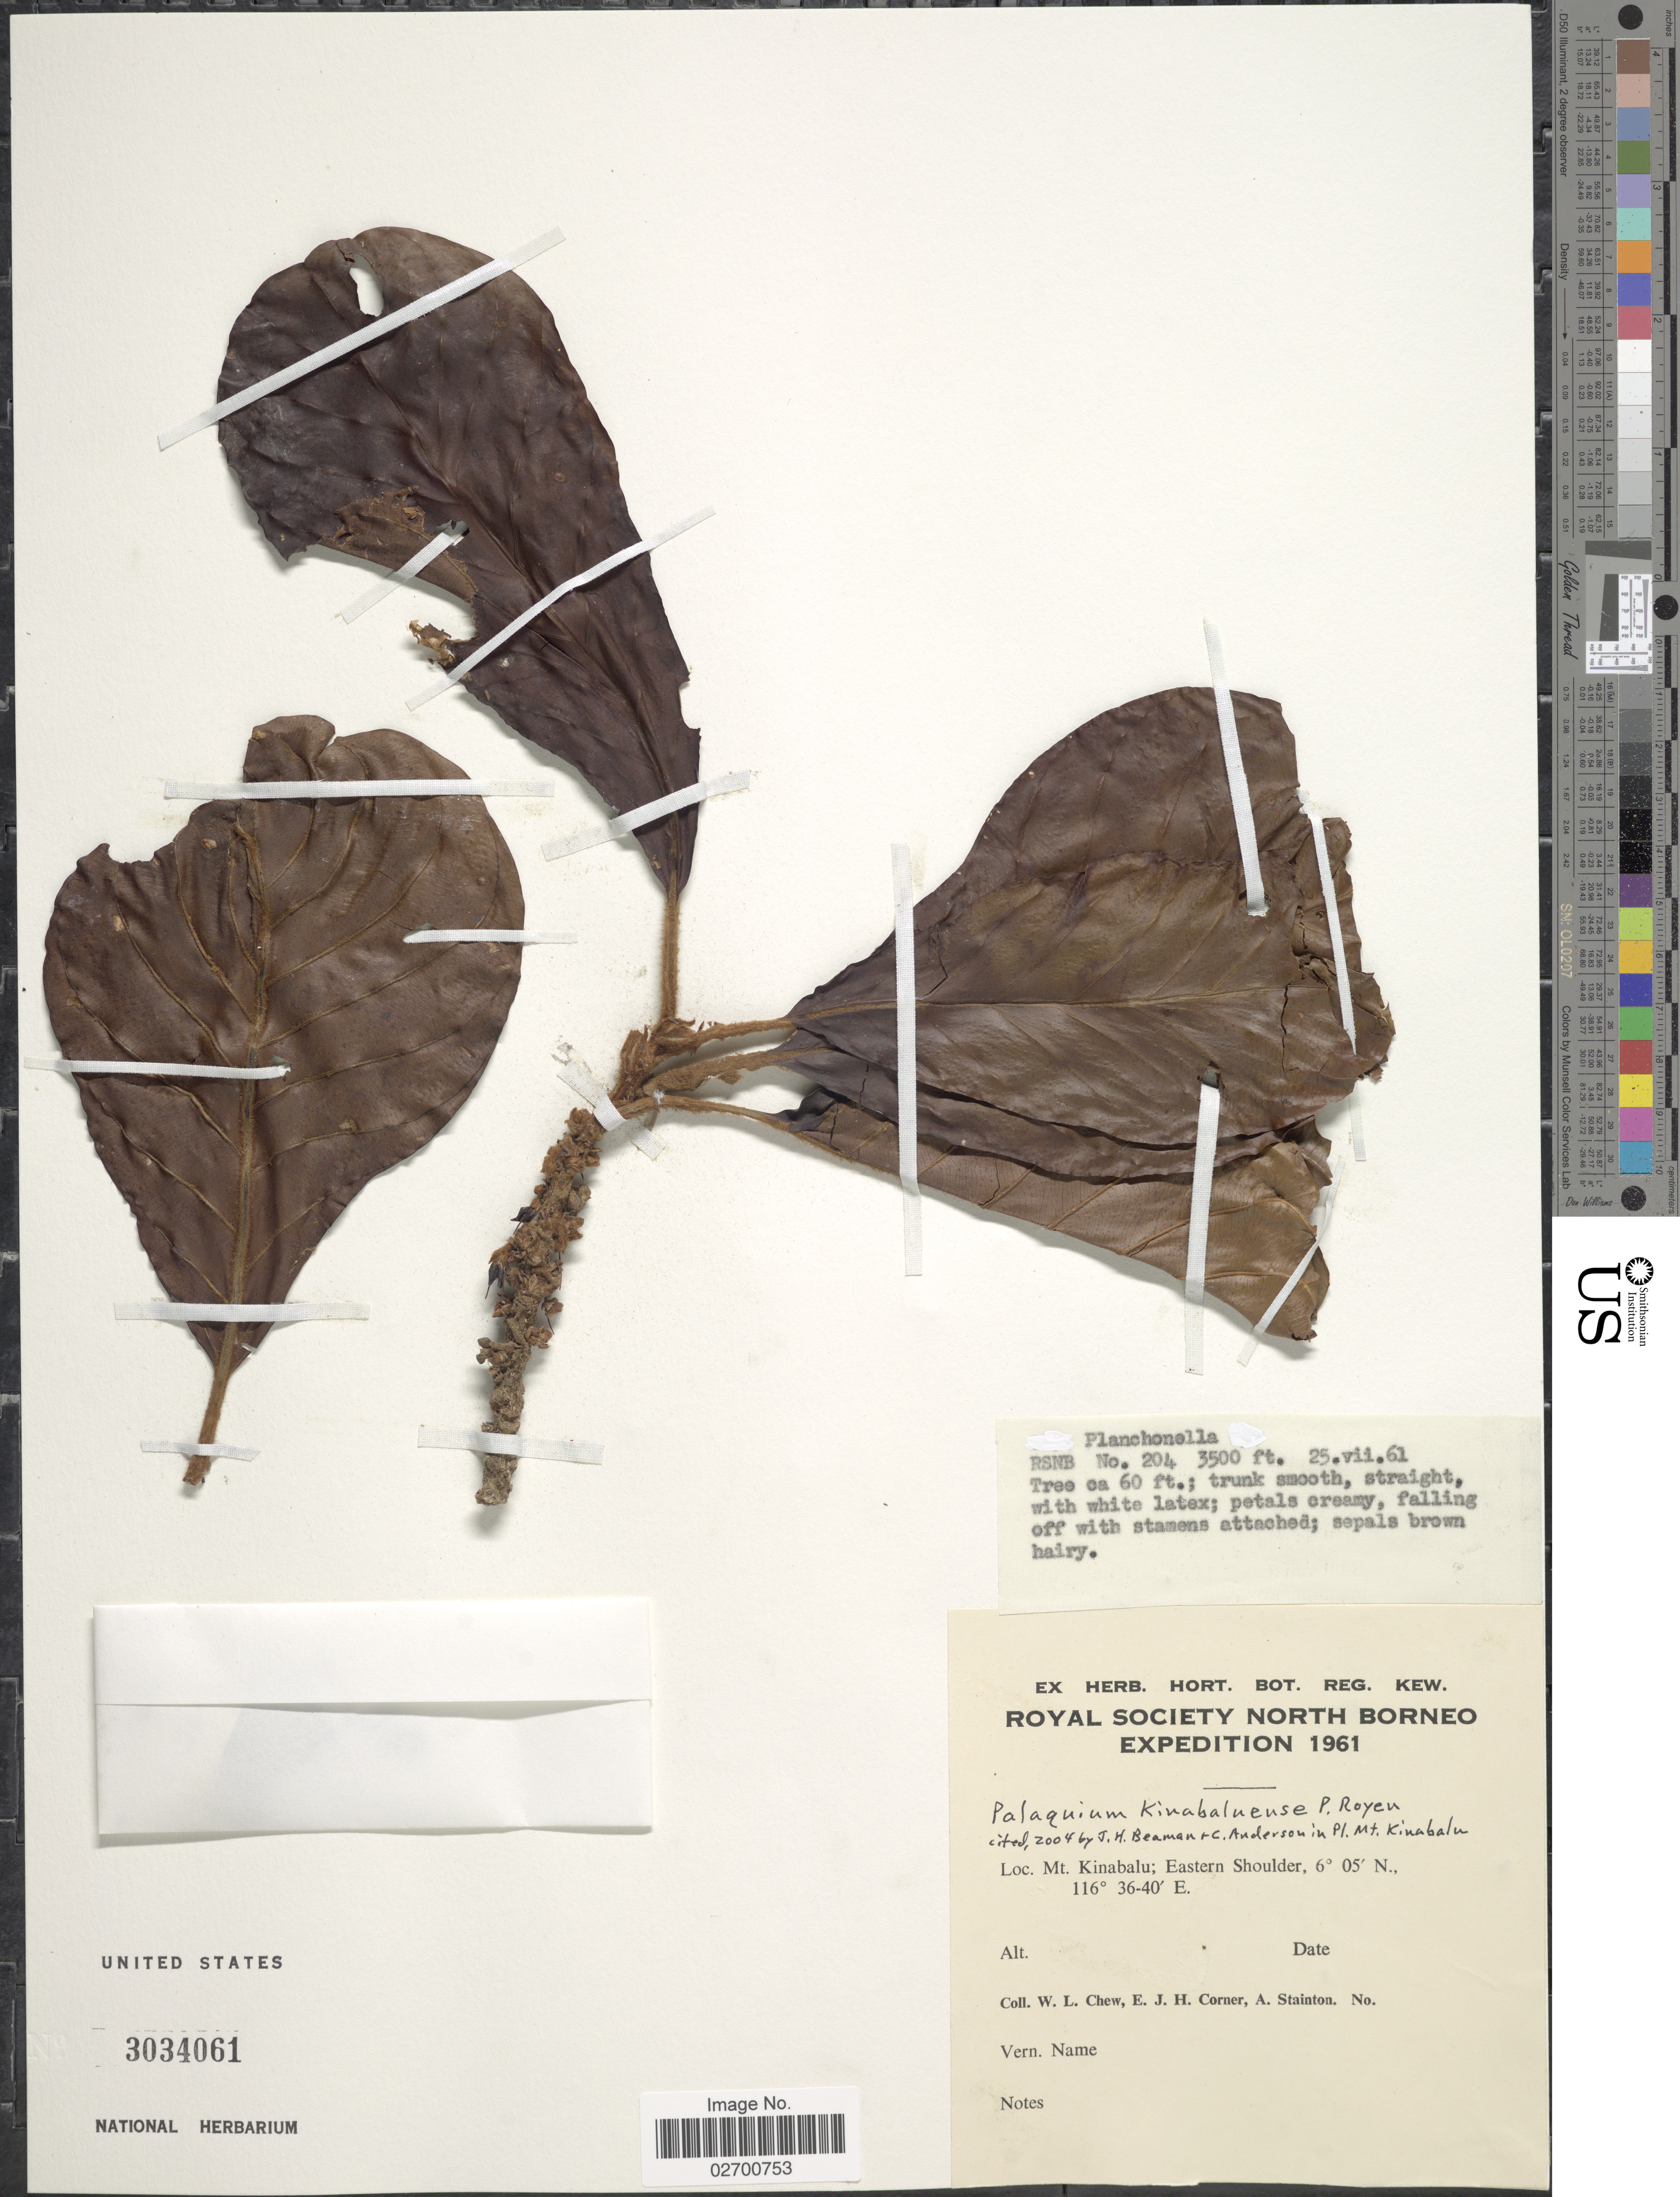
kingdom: Plantae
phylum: Tracheophyta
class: Magnoliopsida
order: Ericales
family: Sapotaceae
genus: Palaquium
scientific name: Palaquium kinabaluense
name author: P. Royen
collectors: W. Chew, E. Corner & A. Stainton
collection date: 1961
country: Malaysia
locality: North Borneo. Mt. Kinabalu; Eastern Shoulder.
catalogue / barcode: US 3034061